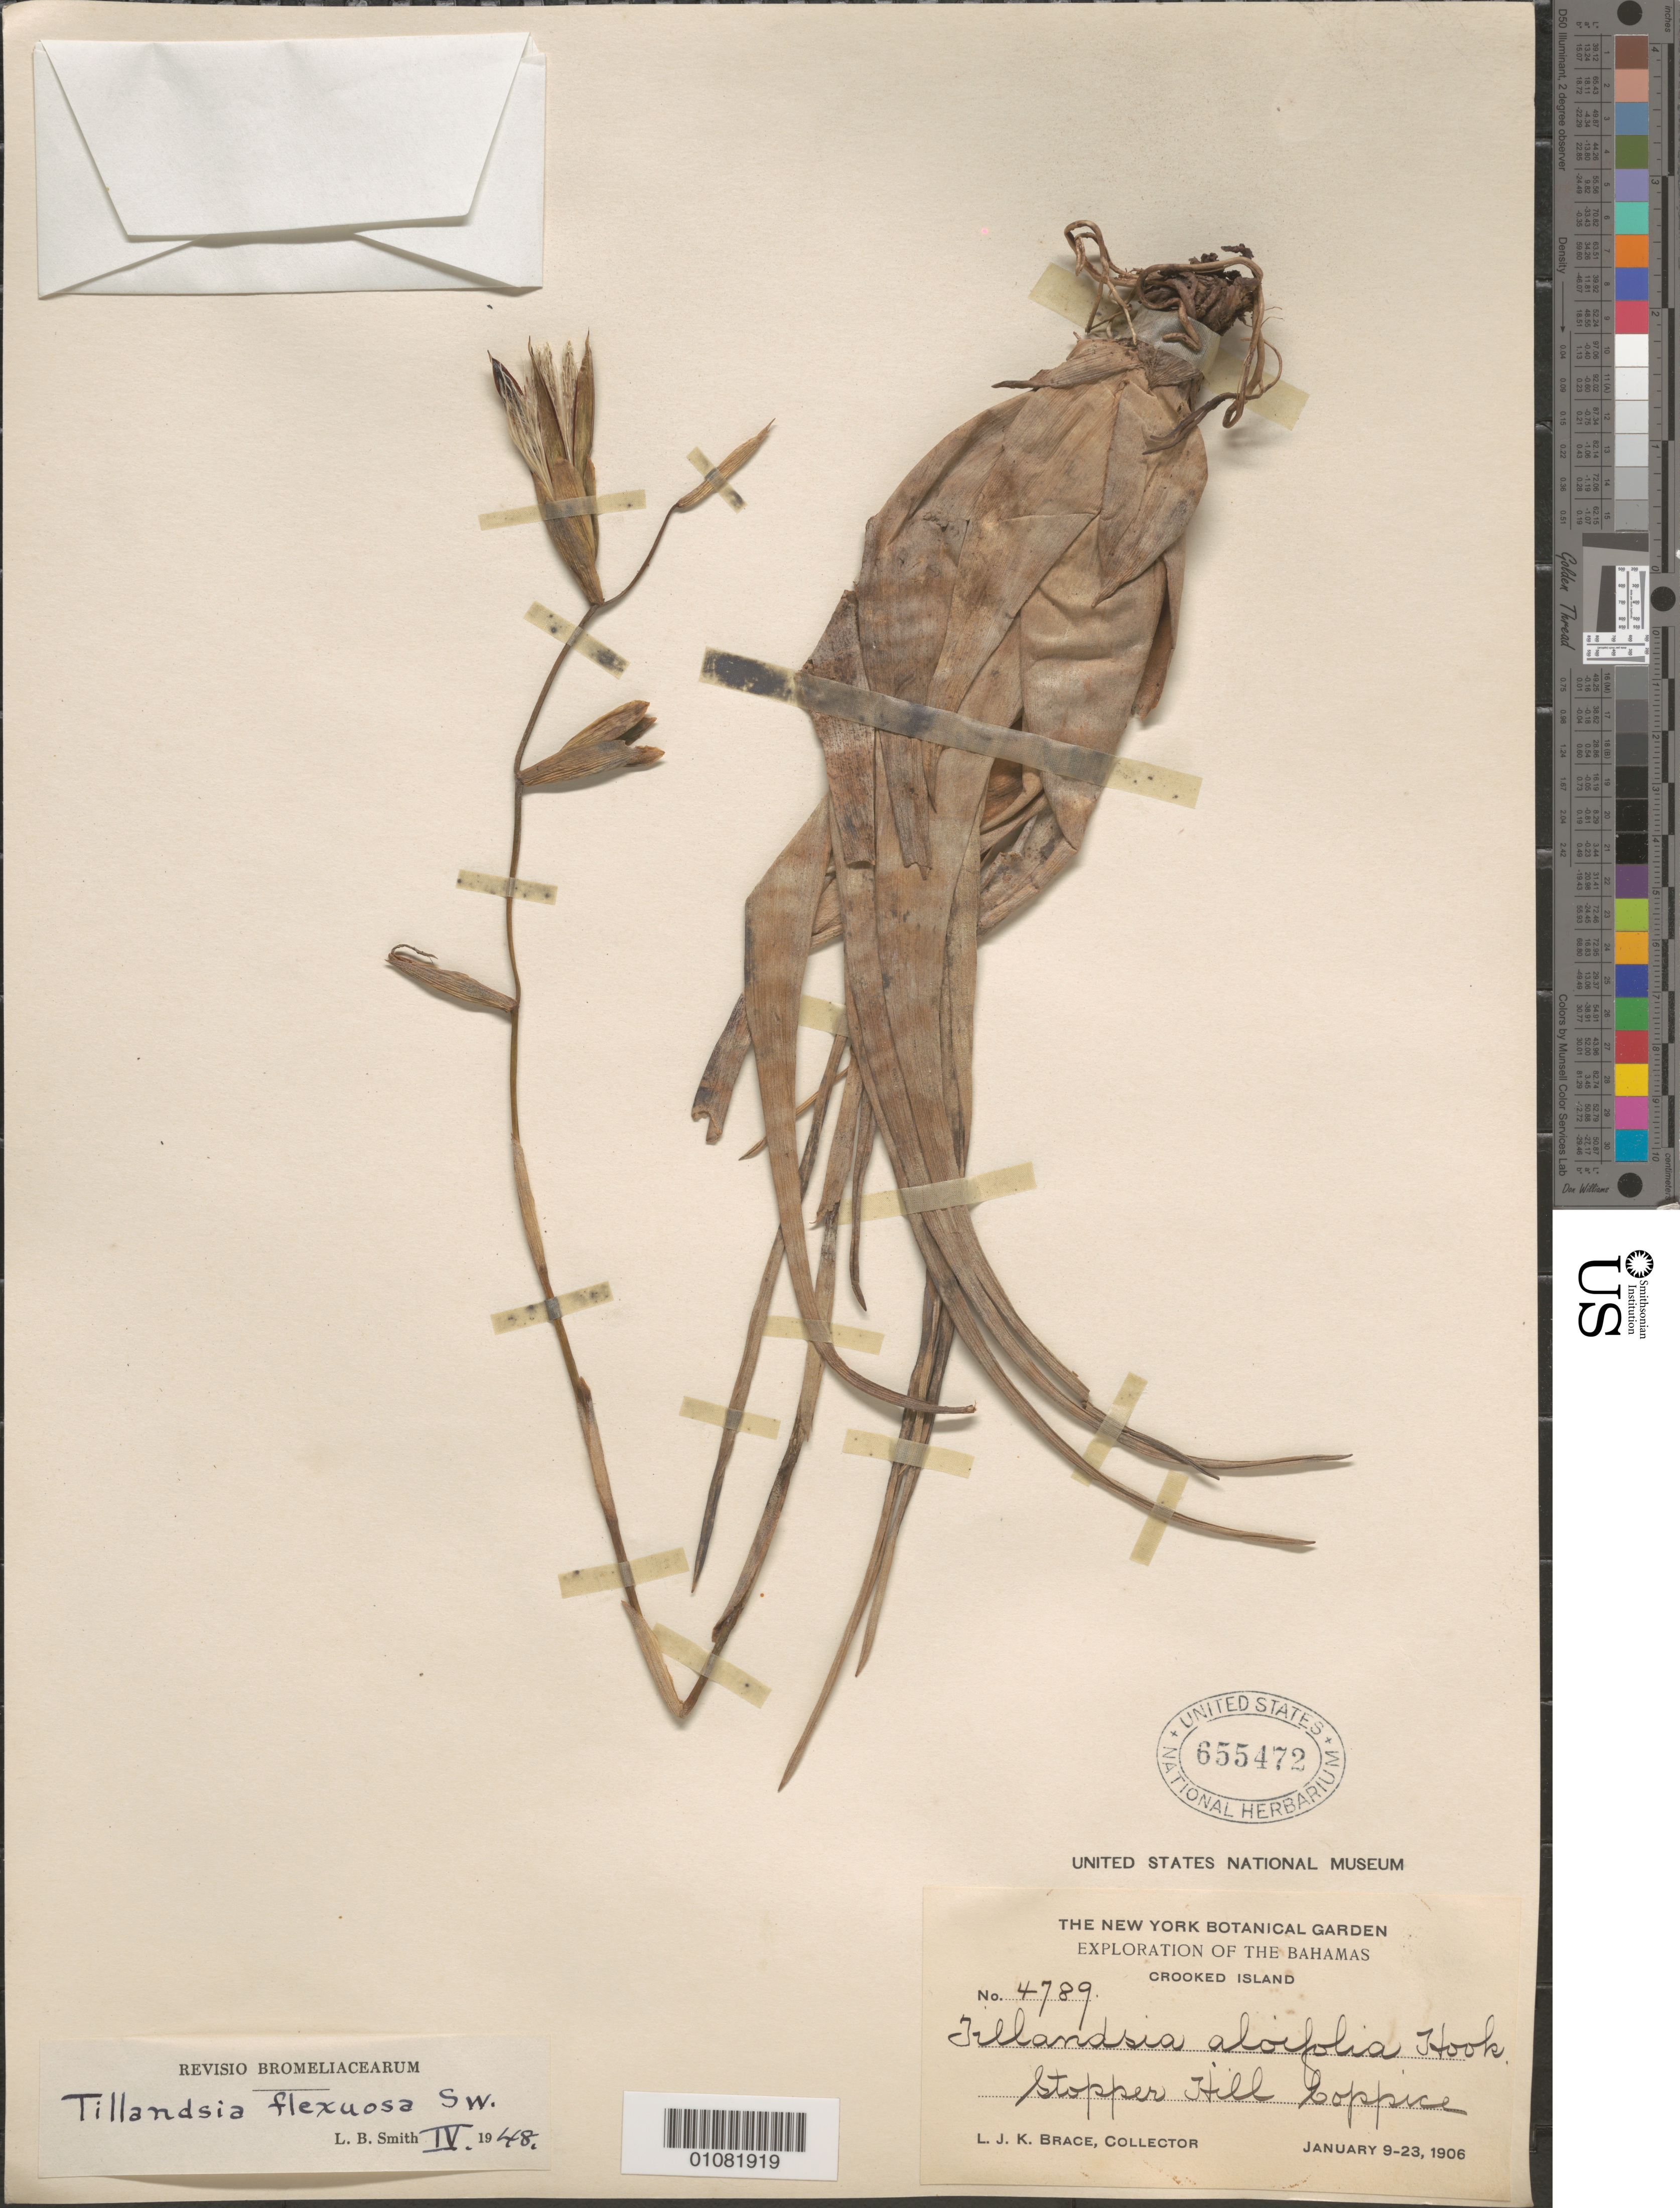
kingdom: Plantae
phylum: Tracheophyta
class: Liliopsida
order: Poales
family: Bromeliaceae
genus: Tillandsia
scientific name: Tillandsia flexuosa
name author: Sw.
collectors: L. J. K. Brace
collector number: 4789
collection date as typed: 09 Jan 1906 to 23 Jan 1906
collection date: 1906-01-09/1906-01-23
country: Bahamas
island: Crooked I.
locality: Stopper Hill coppice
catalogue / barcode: US 655472